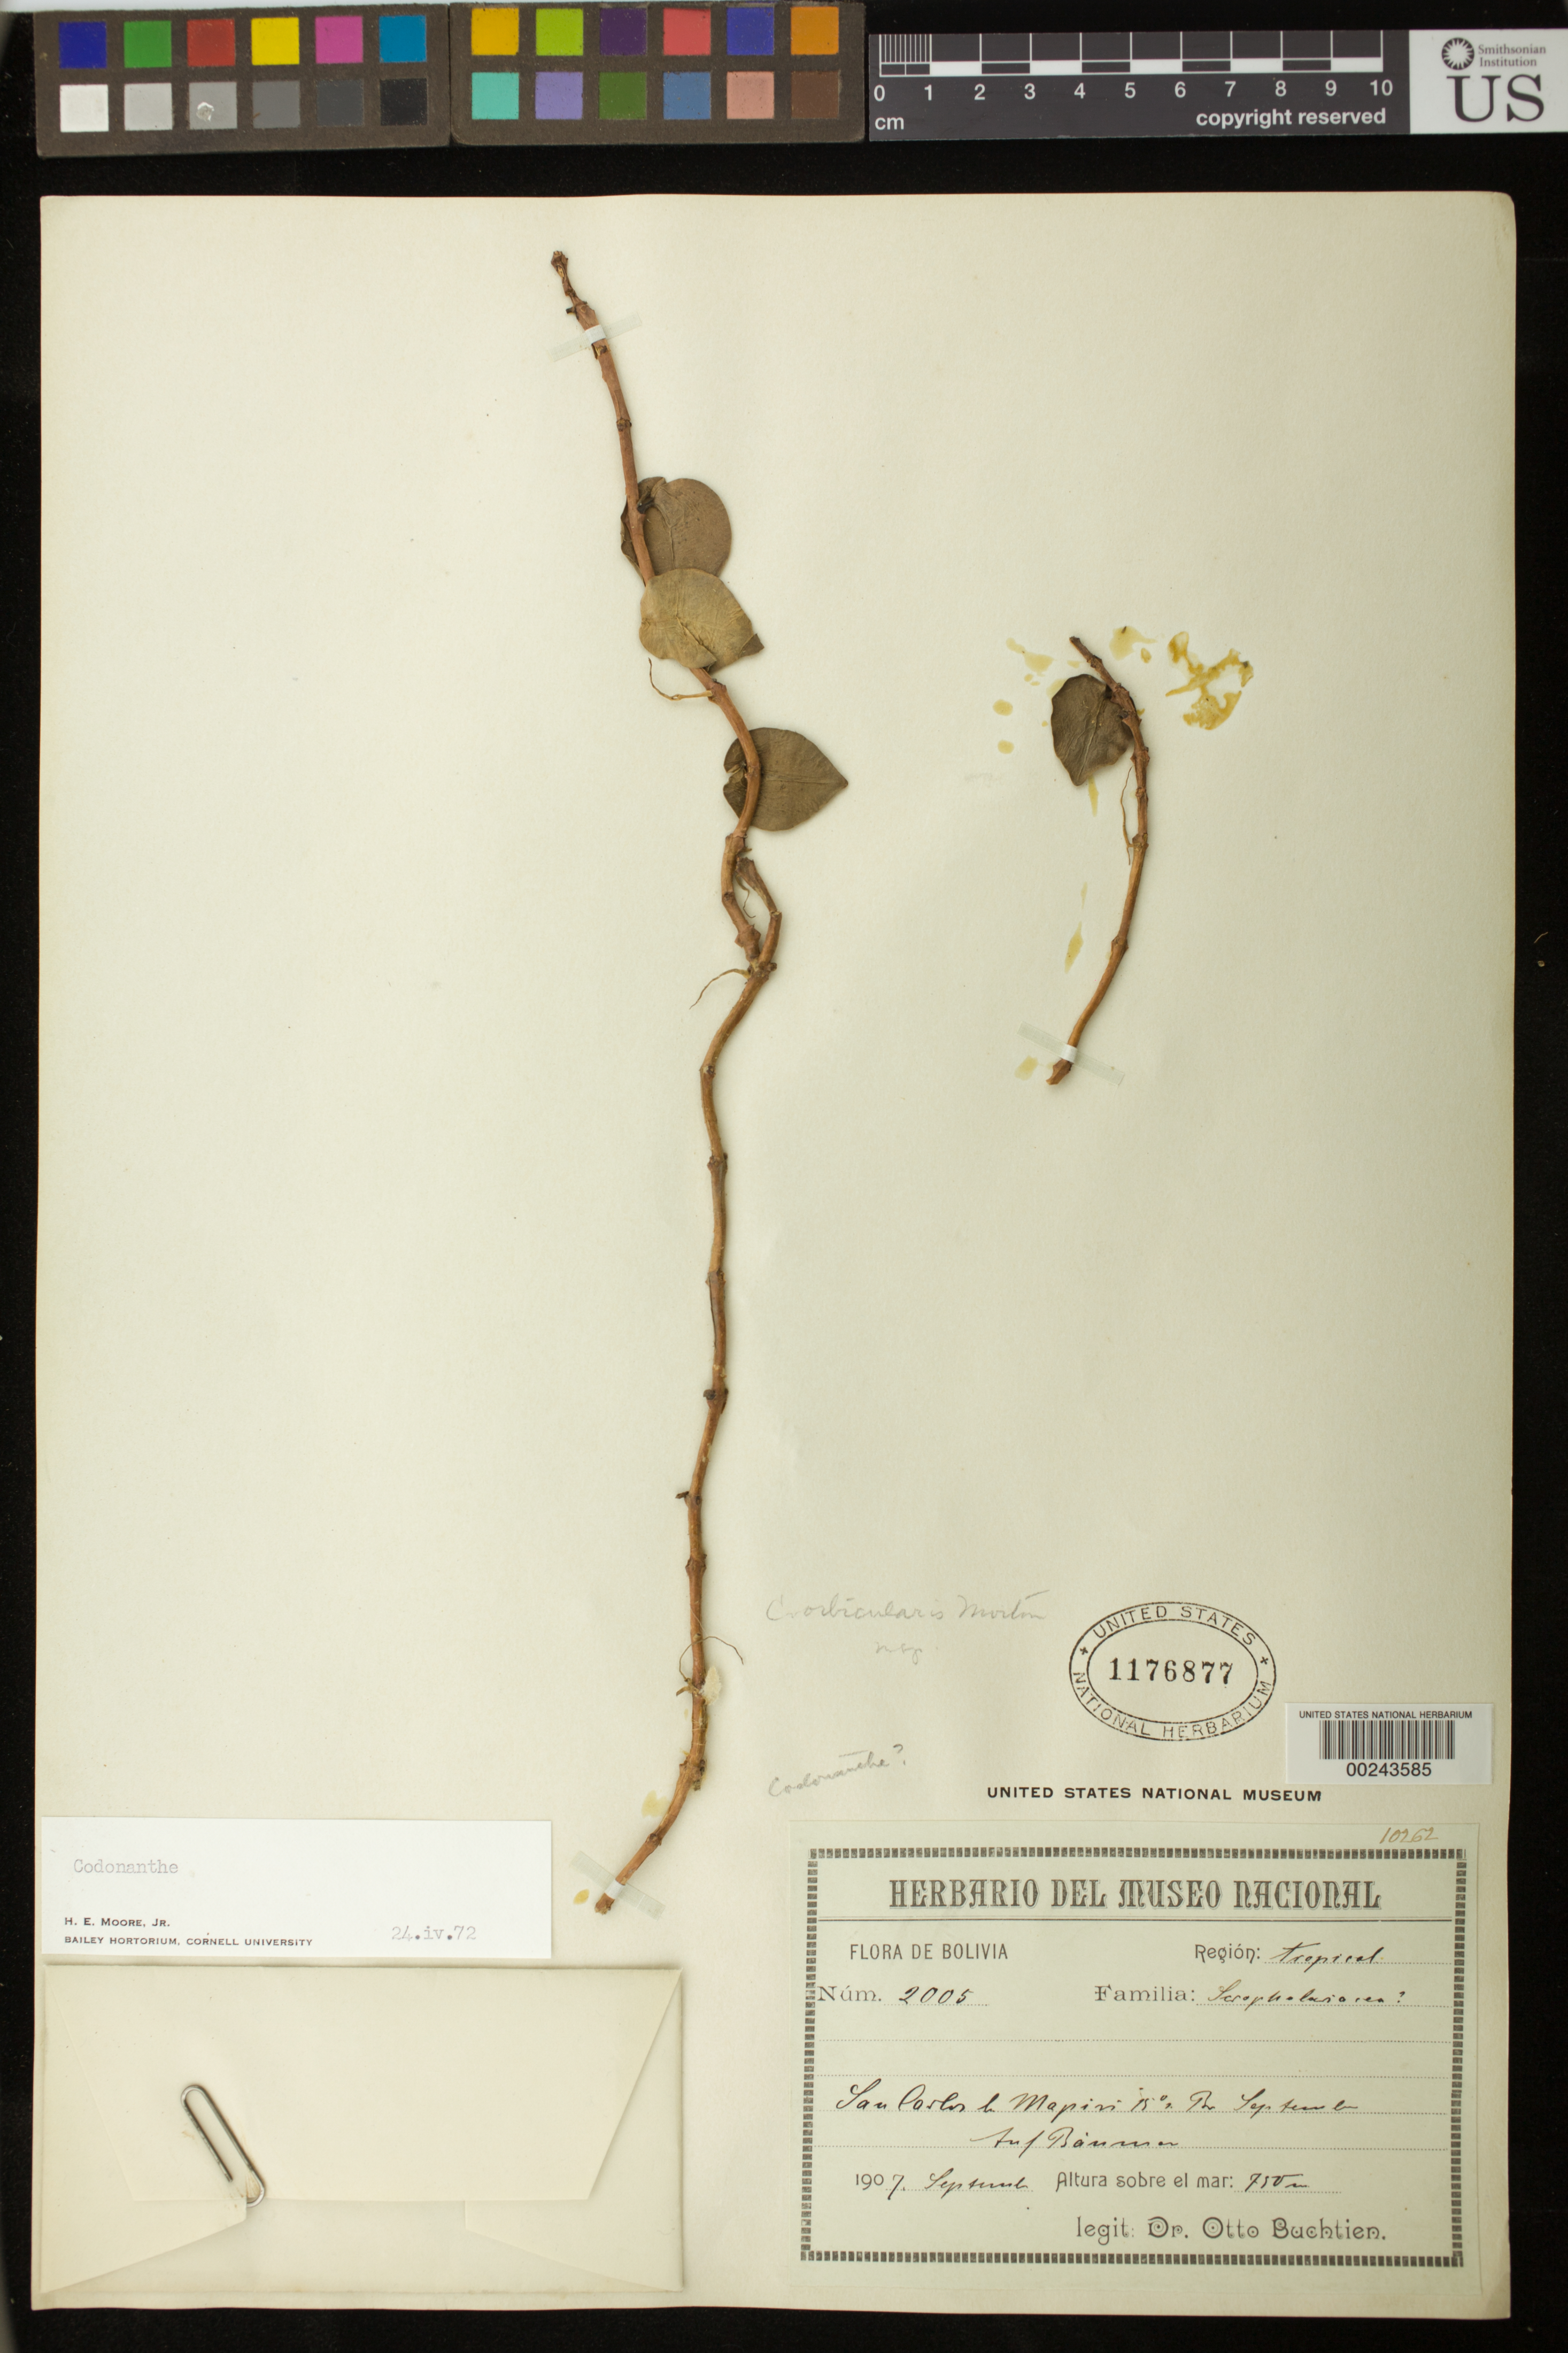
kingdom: Plantae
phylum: Tracheophyta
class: Magnoliopsida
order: Lamiales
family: Gesneriaceae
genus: Codonanthe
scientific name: Codonanthe sp.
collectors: O. Buchtien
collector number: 2005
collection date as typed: Sep 1907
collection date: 1907-09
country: Bolivia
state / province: La Paz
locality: Mapiri region, San Carlos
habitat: Tropical region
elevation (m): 750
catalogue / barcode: US 1176877